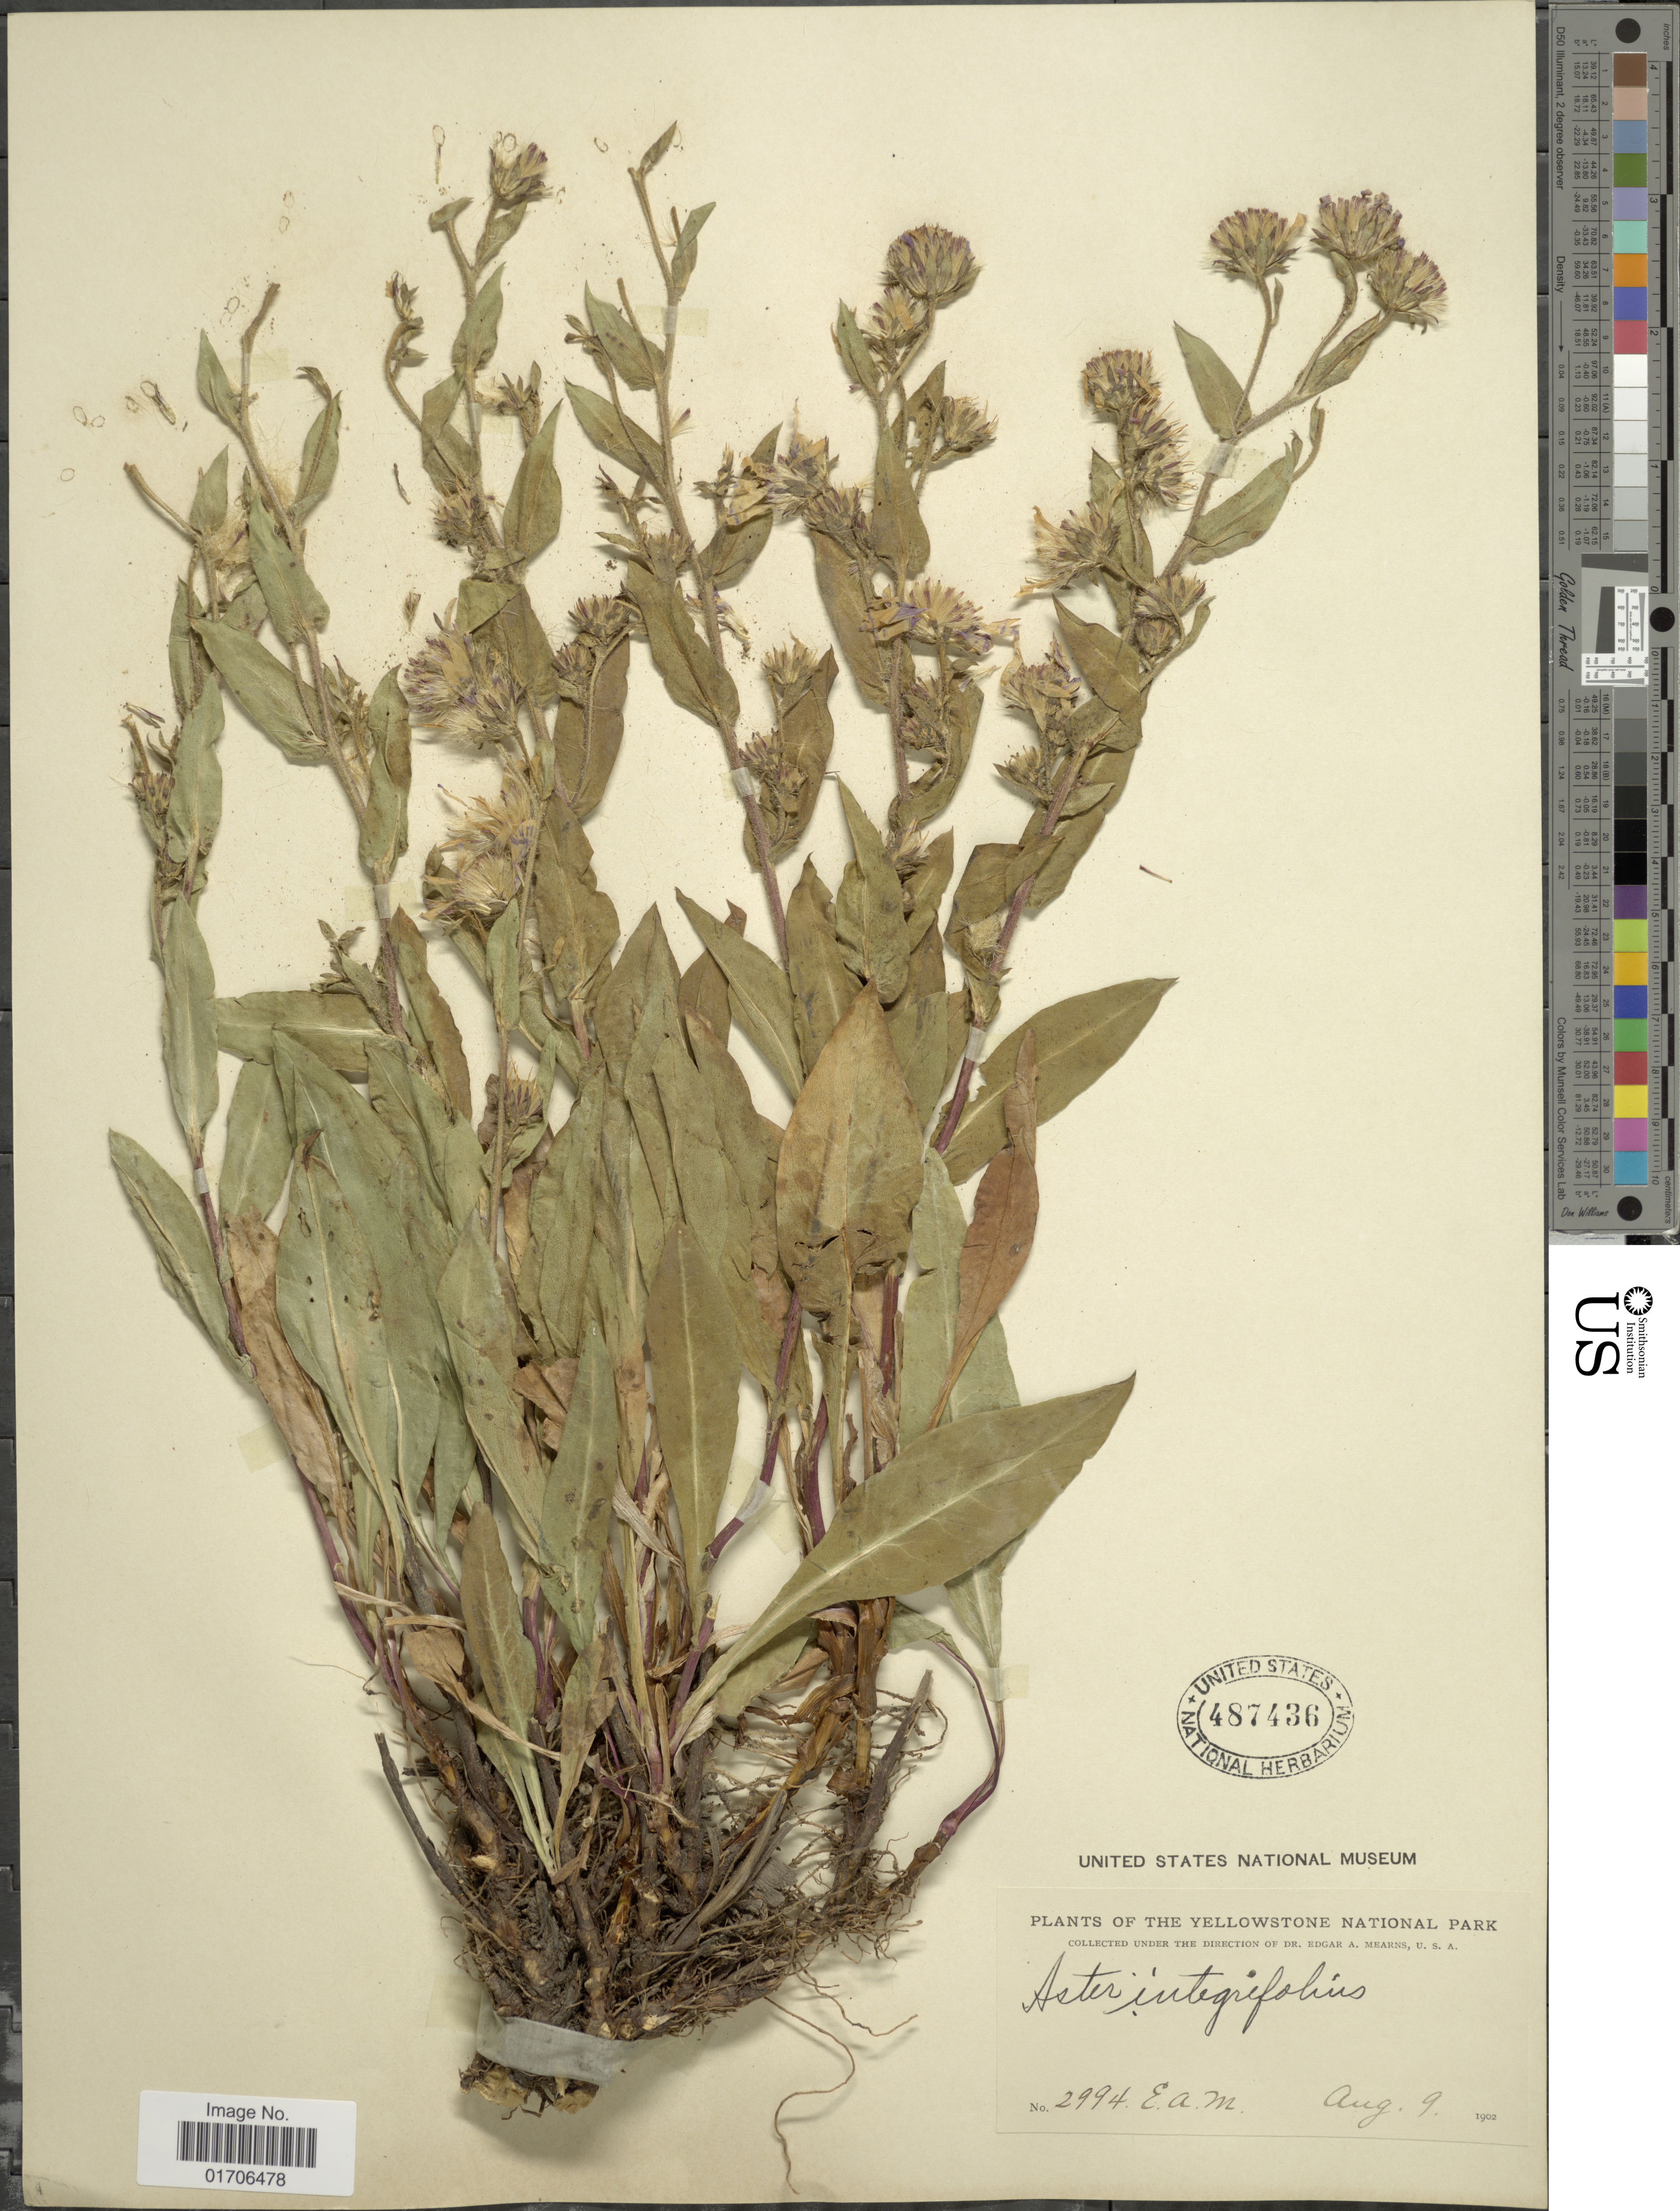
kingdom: Plantae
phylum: Tracheophyta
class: Magnoliopsida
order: Asterales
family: Asteraceae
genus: Eurybia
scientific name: Eurybia integrifolia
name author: (Nutt.) G.L. Nesom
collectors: E. A. Mearns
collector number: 2994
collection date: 1902-08-09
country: United States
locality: Yellowstone National Park.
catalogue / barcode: US 487436